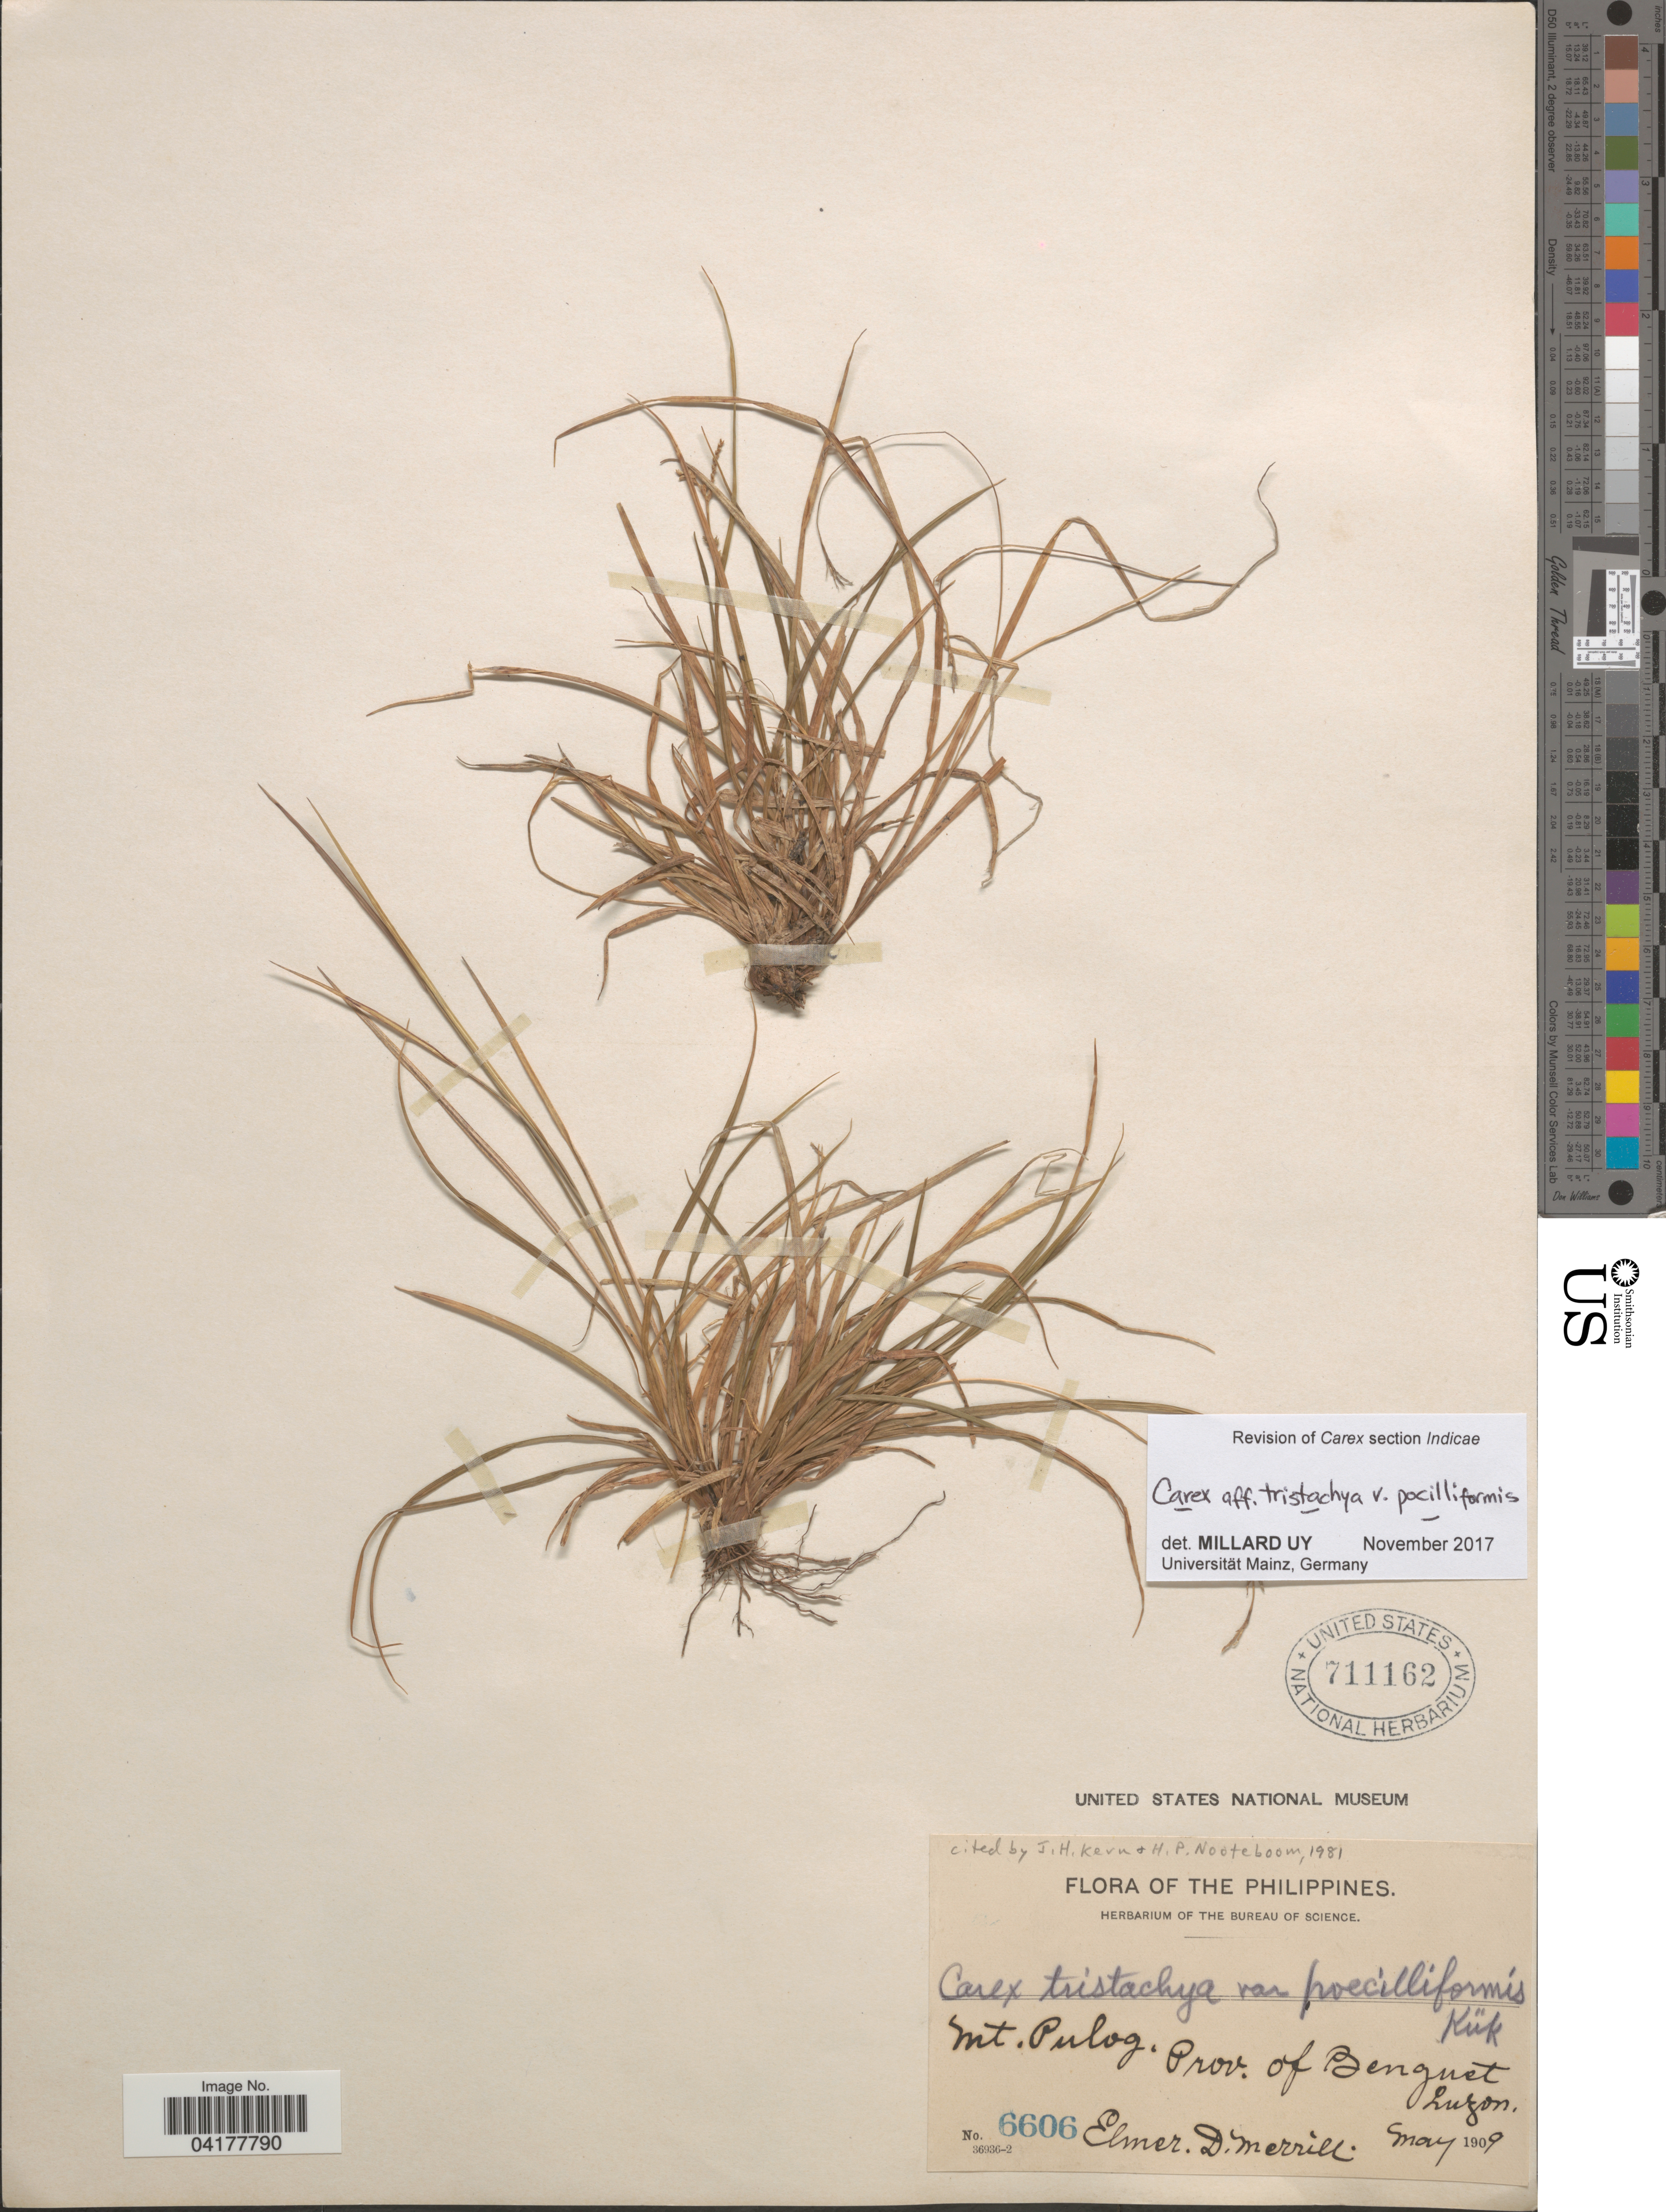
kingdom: Plantae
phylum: Tracheophyta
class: Liliopsida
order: Poales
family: Cyperaceae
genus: Carex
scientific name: Carex tristachya var. pocilliformis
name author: (Boott) Kük.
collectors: E. D. Merrill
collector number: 6606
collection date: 1909-05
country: Philippines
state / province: Cordillera (Administrative Region)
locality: Mt. Pulog. Prov. of Benguet. Luzon.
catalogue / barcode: US 711162